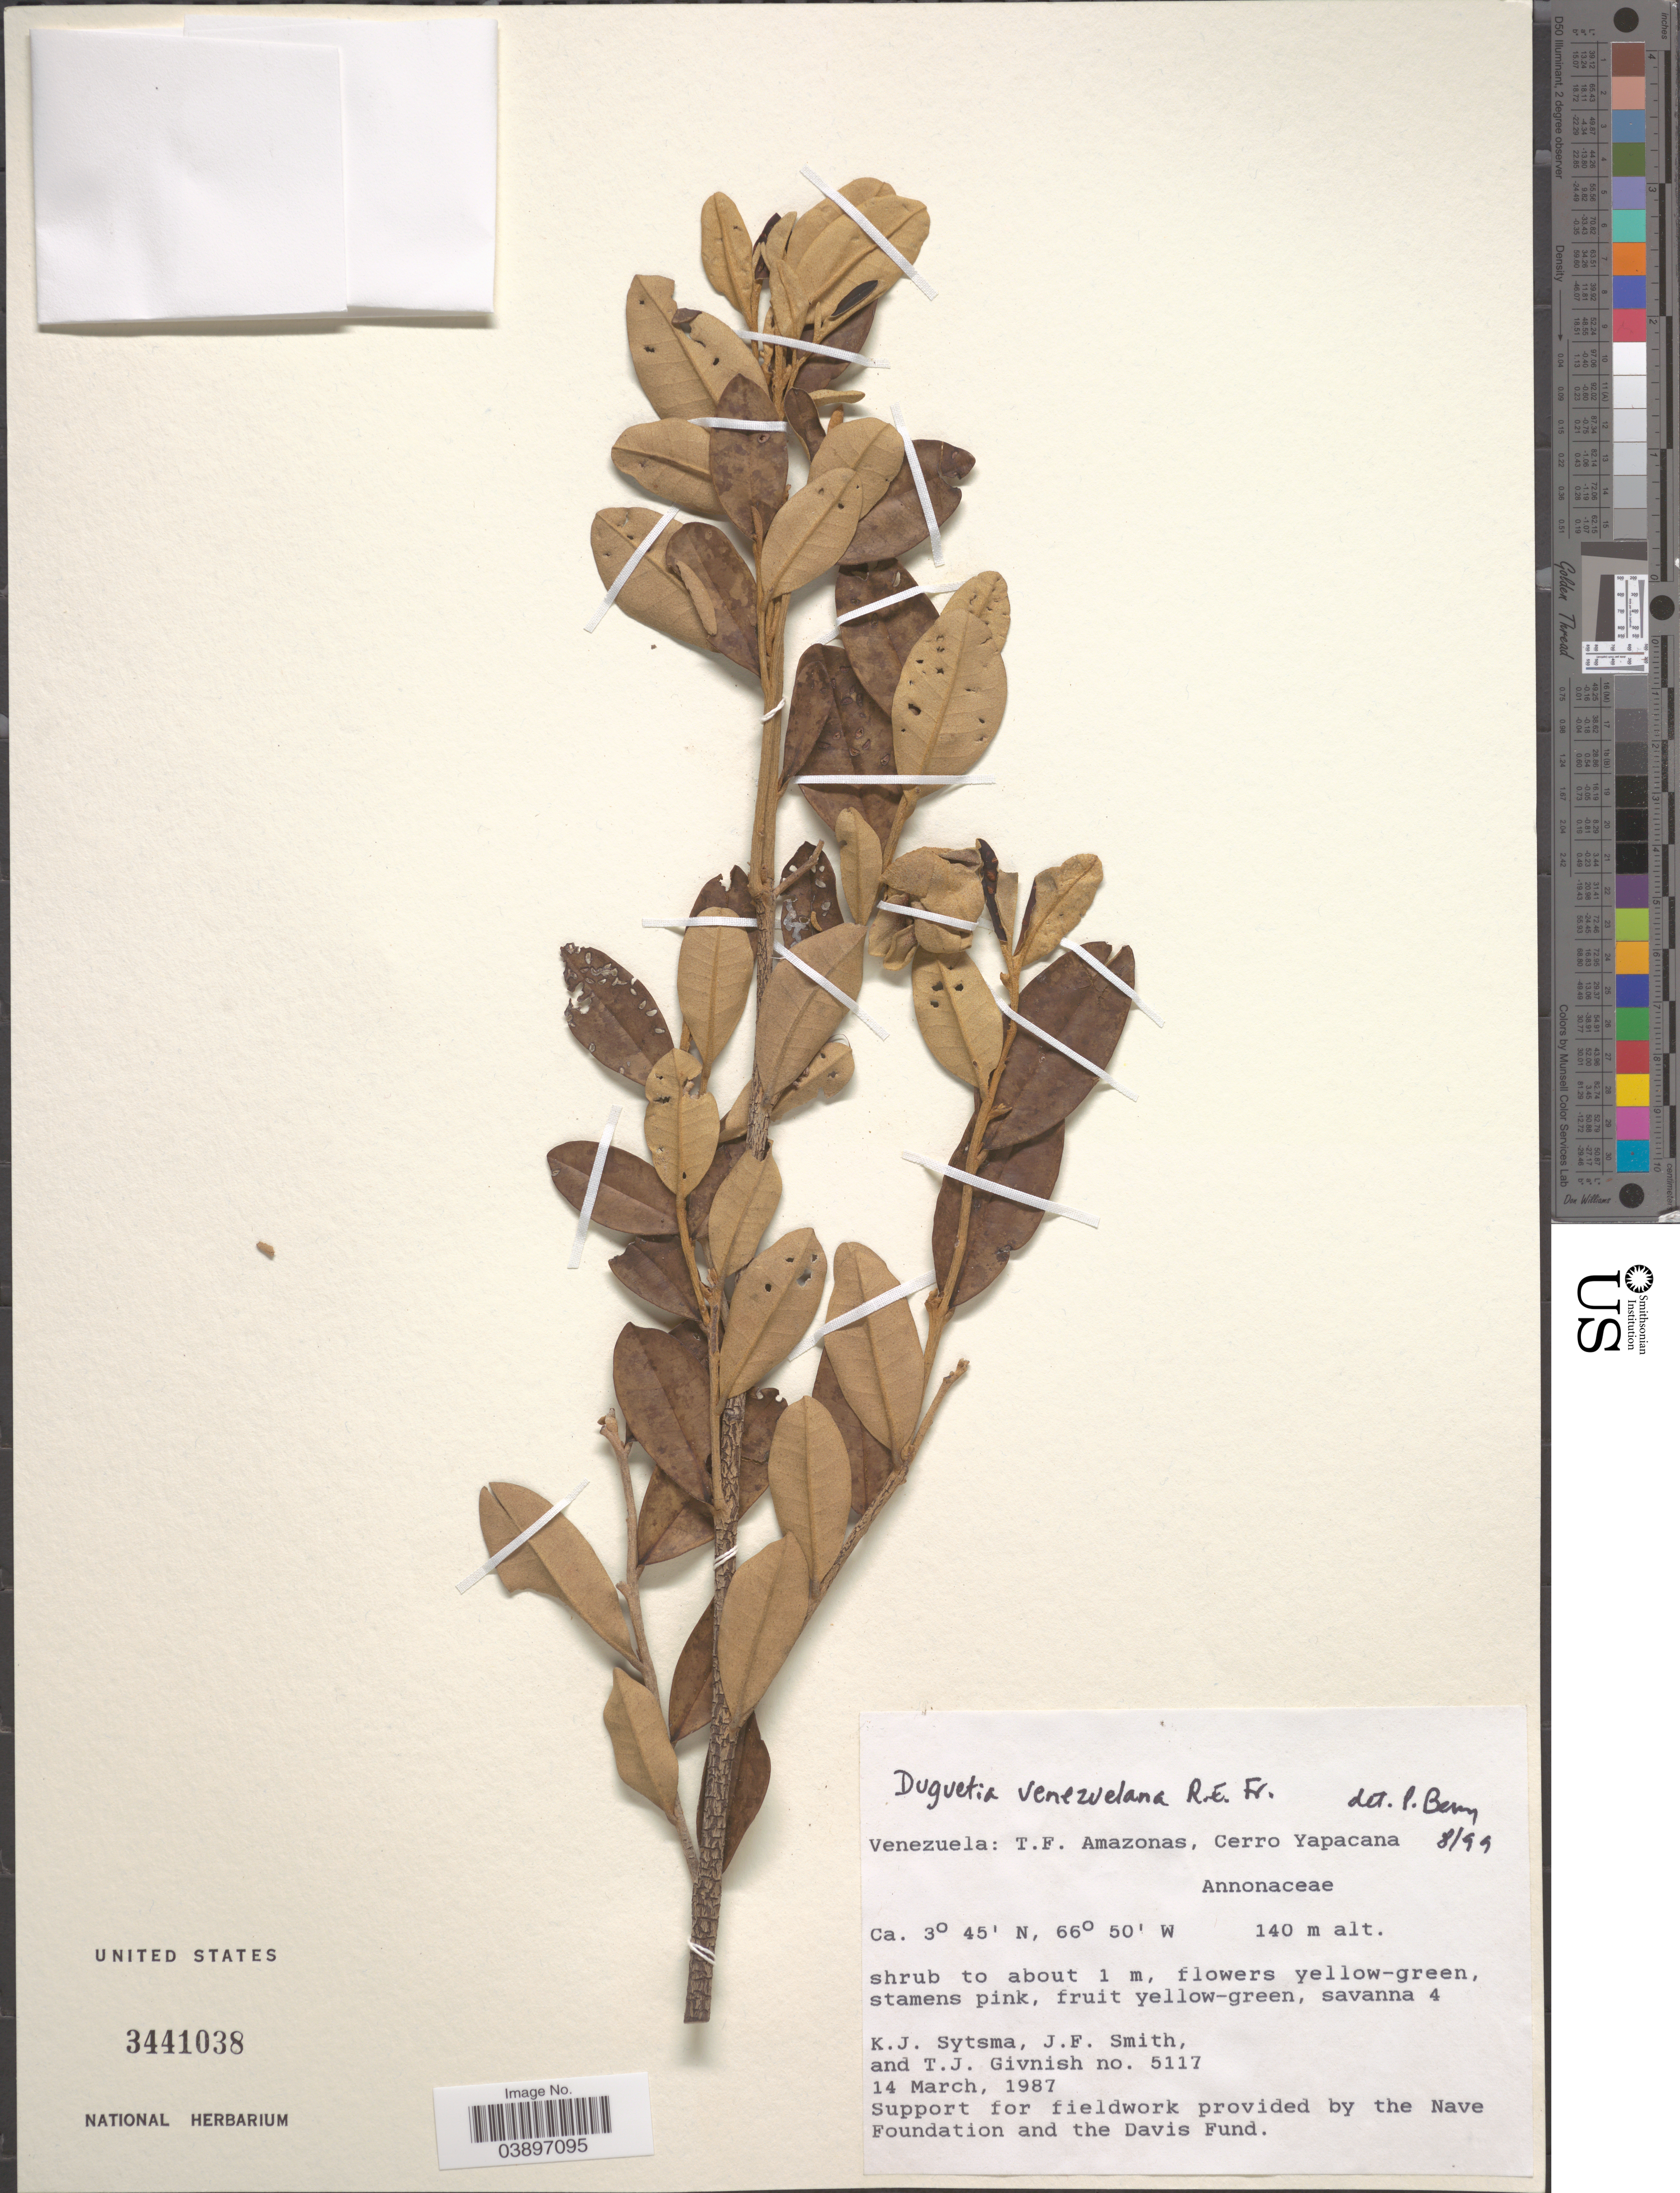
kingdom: Plantae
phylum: Tracheophyta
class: Magnoliopsida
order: Magnoliales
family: Annonaceae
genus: Duguetia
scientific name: Duguetia venezuelana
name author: R.E. Fr.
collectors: K. J. Sytsma, J. Smith & T. J. Givnish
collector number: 5117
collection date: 1987-03-14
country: Venezuela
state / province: Amazonas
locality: T. F. Amazonas, Cerro Yapacana.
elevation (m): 140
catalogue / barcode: US 3441038